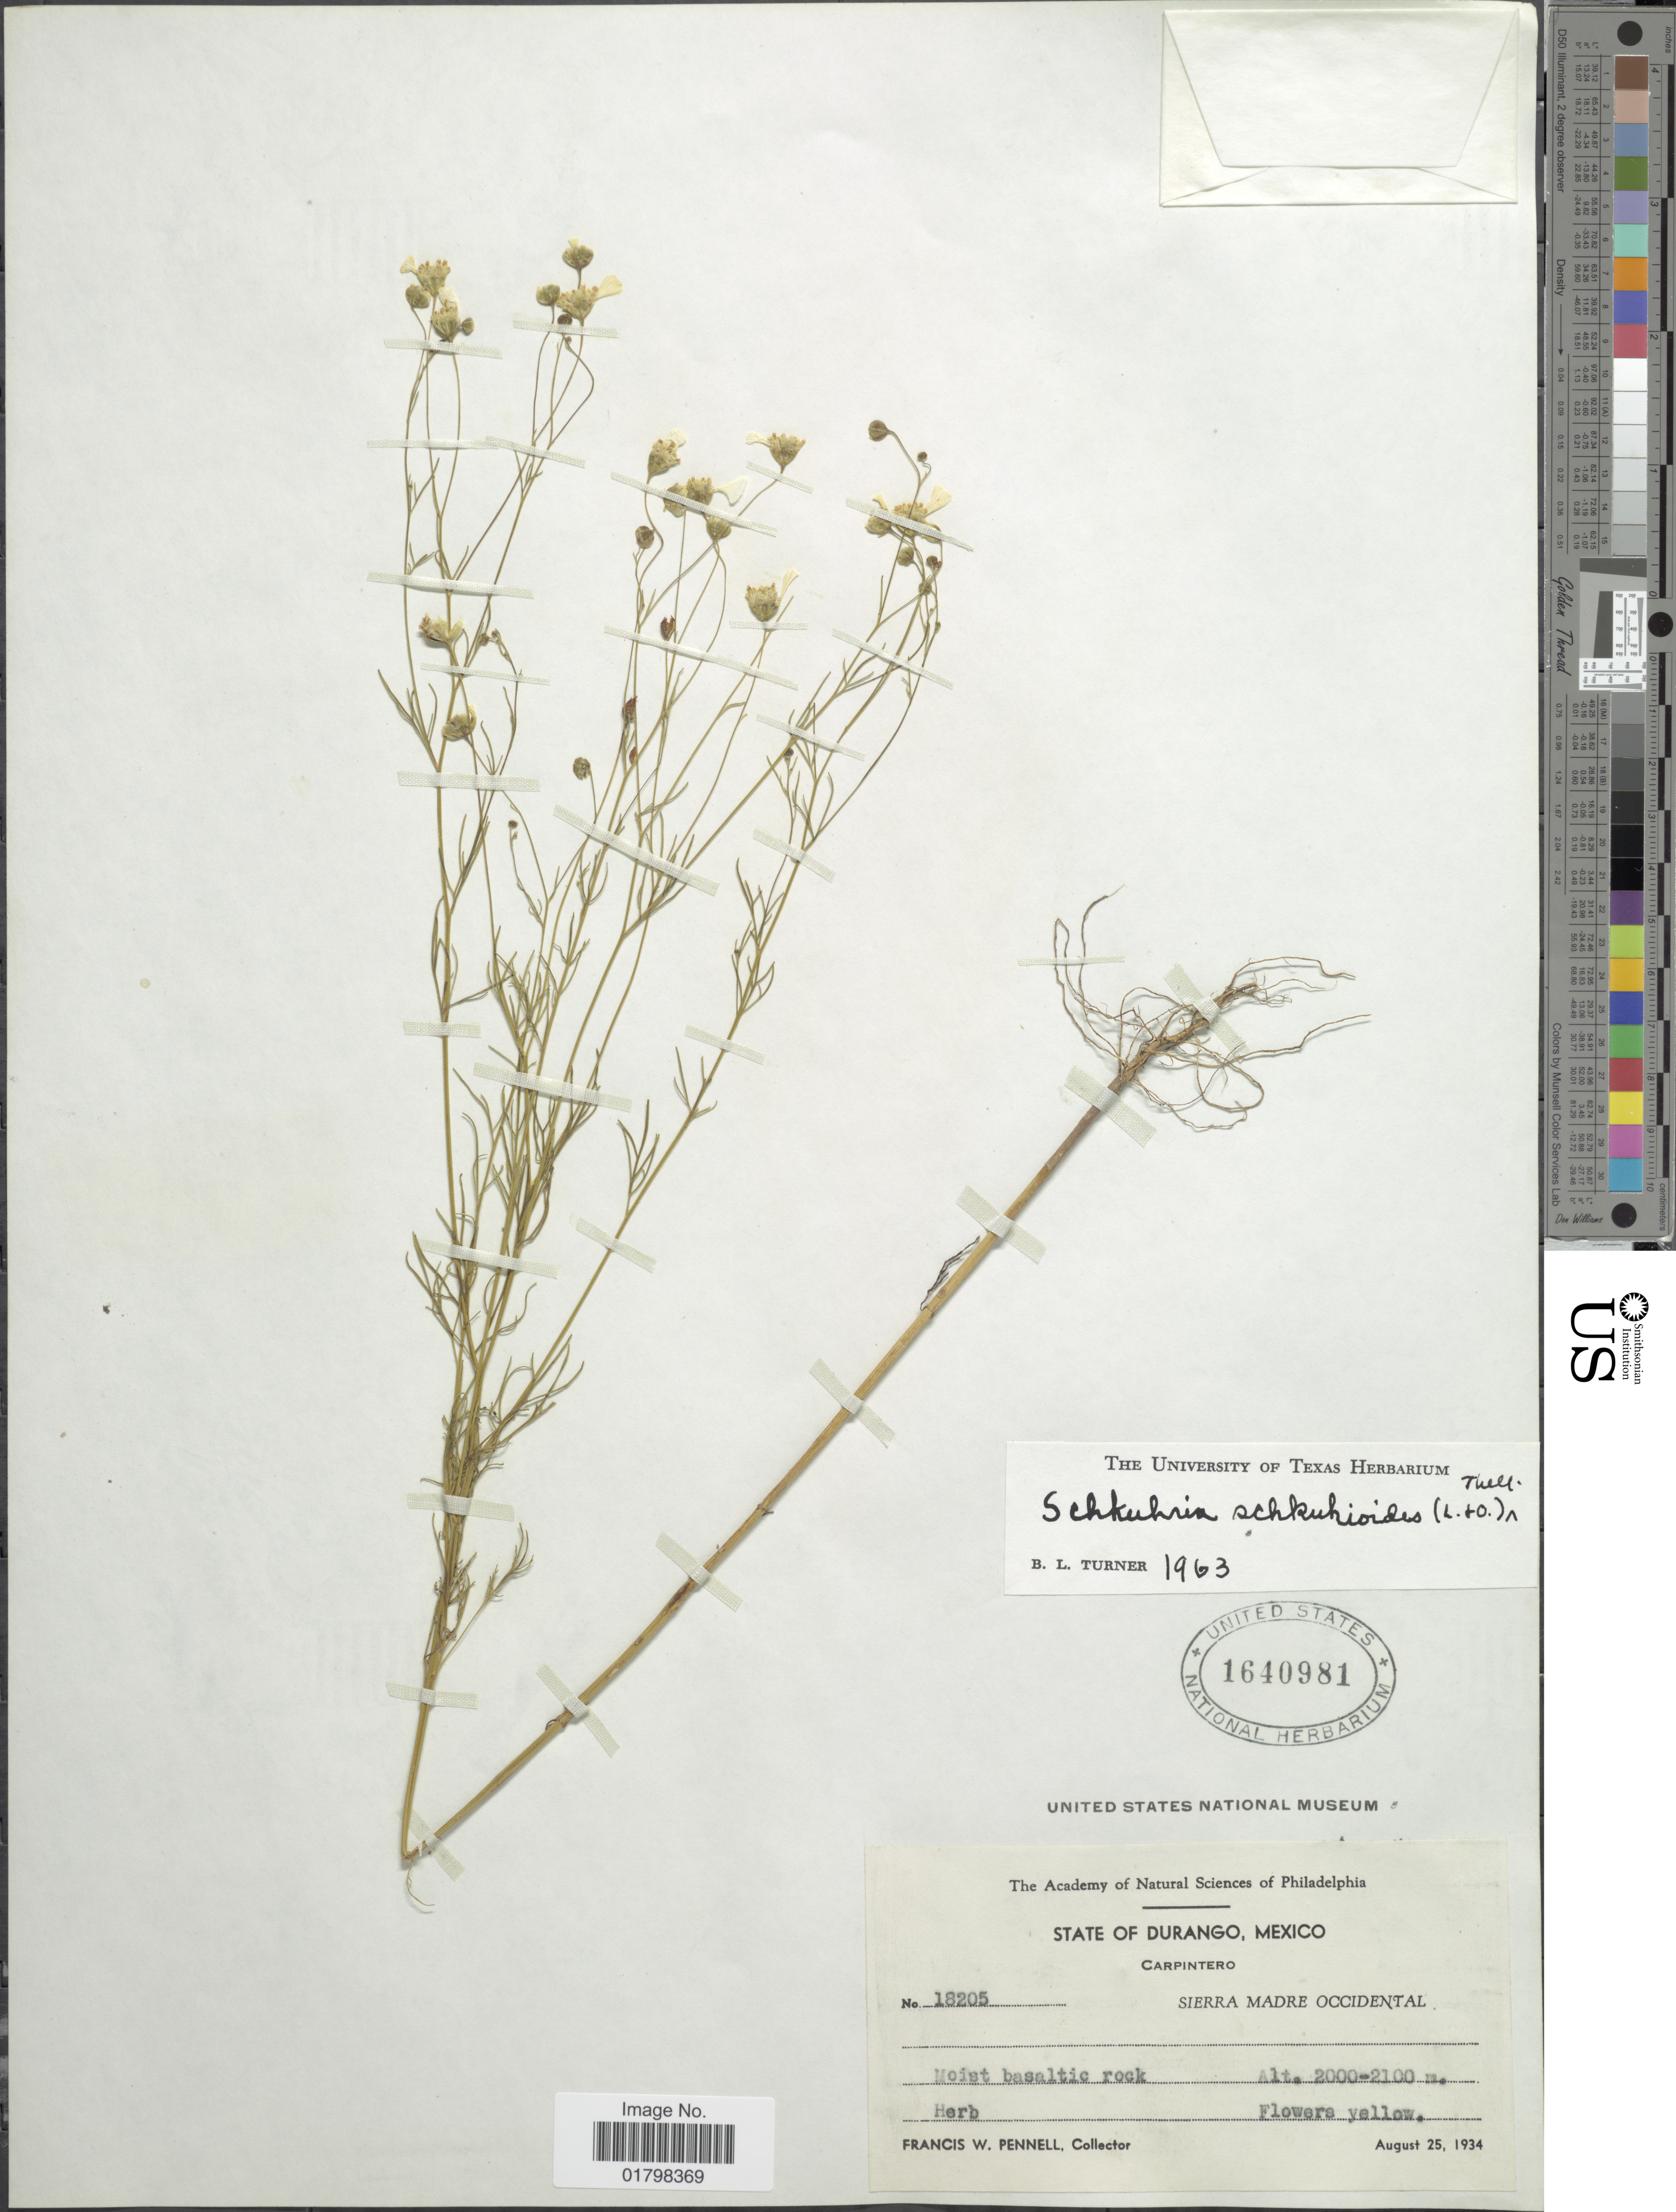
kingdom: Plantae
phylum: Tracheophyta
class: Magnoliopsida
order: Asterales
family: Asteraceae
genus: Schkuhria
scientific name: Schkuhria schkuhrioides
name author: (Link & Otto) Thell.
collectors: F. W. Pennell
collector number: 18205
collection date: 1934-08-25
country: Mexico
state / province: Durango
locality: Carpintero, Sierra Madre Occidental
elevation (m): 2000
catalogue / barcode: US 1640981